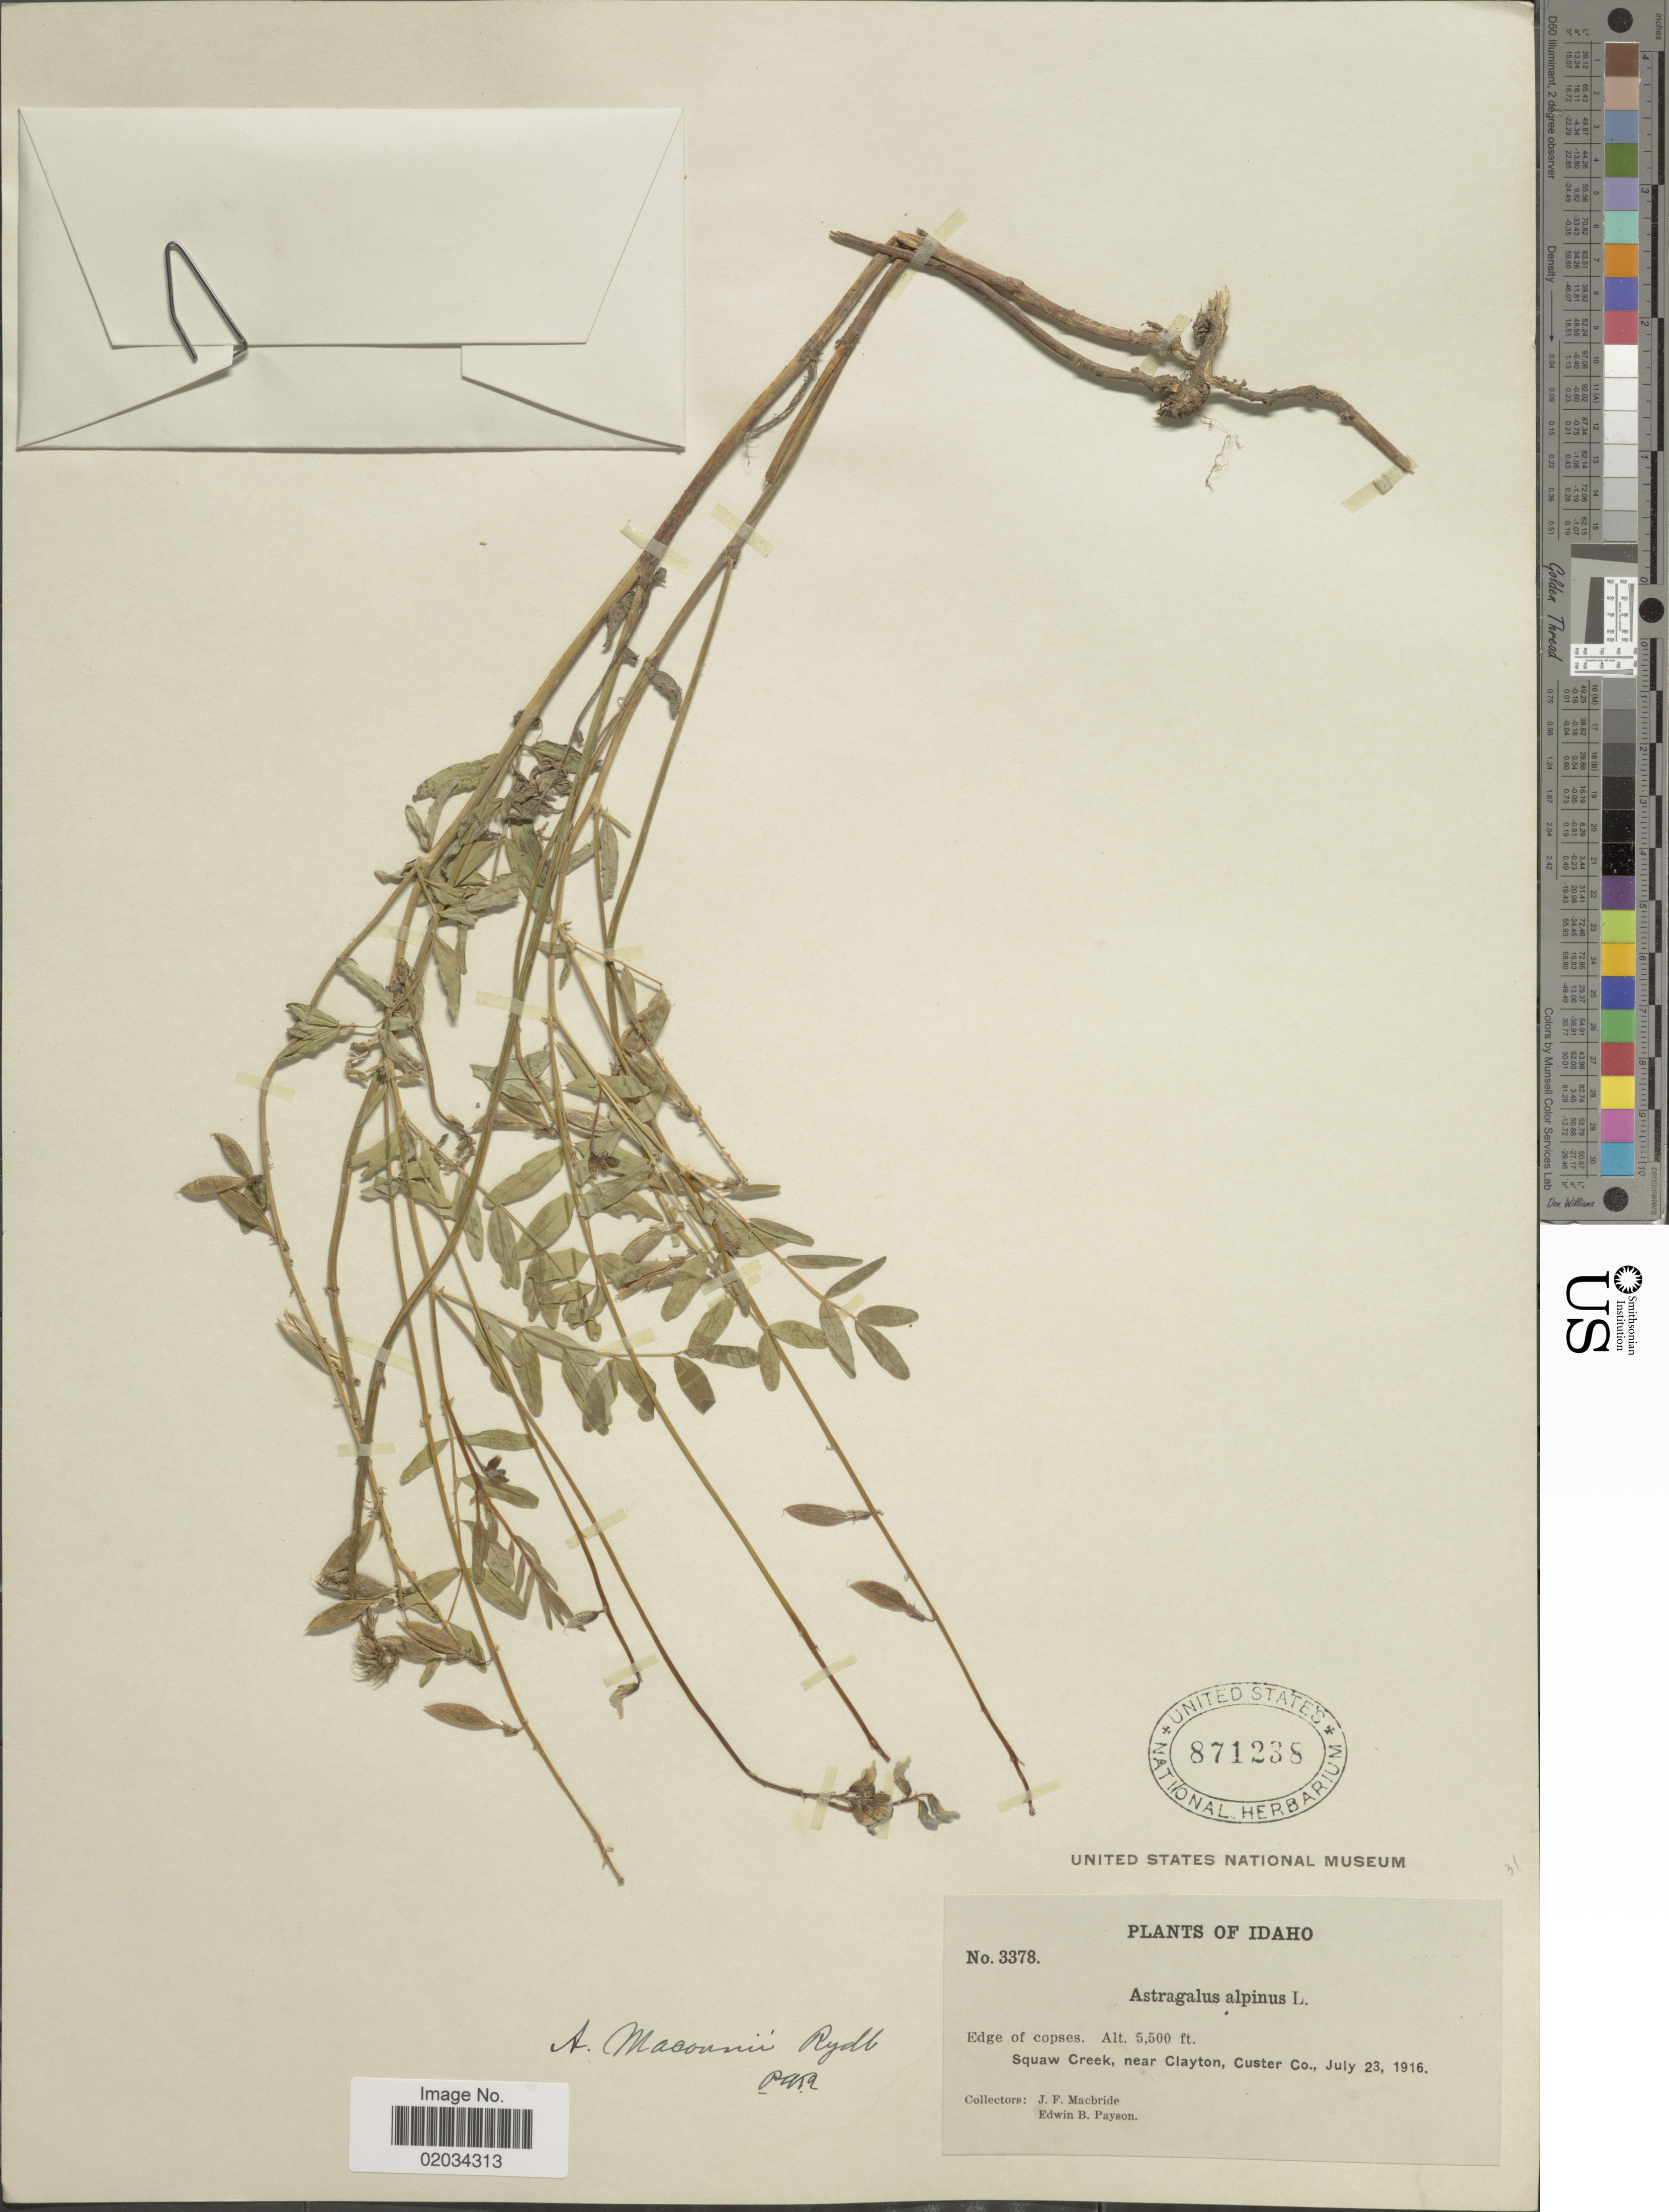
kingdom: Plantae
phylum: Tracheophyta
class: Magnoliopsida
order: Fabales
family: Fabaceae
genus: Astragalus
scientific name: Astragalus robbinsii var. minor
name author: (Hook.) Barneby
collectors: J. F. Macbride & E. B. Payson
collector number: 3378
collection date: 1916-07-23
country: United States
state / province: Idaho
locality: Squaw Creek, near Clayton, Custer Co.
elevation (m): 1676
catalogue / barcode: US 871238